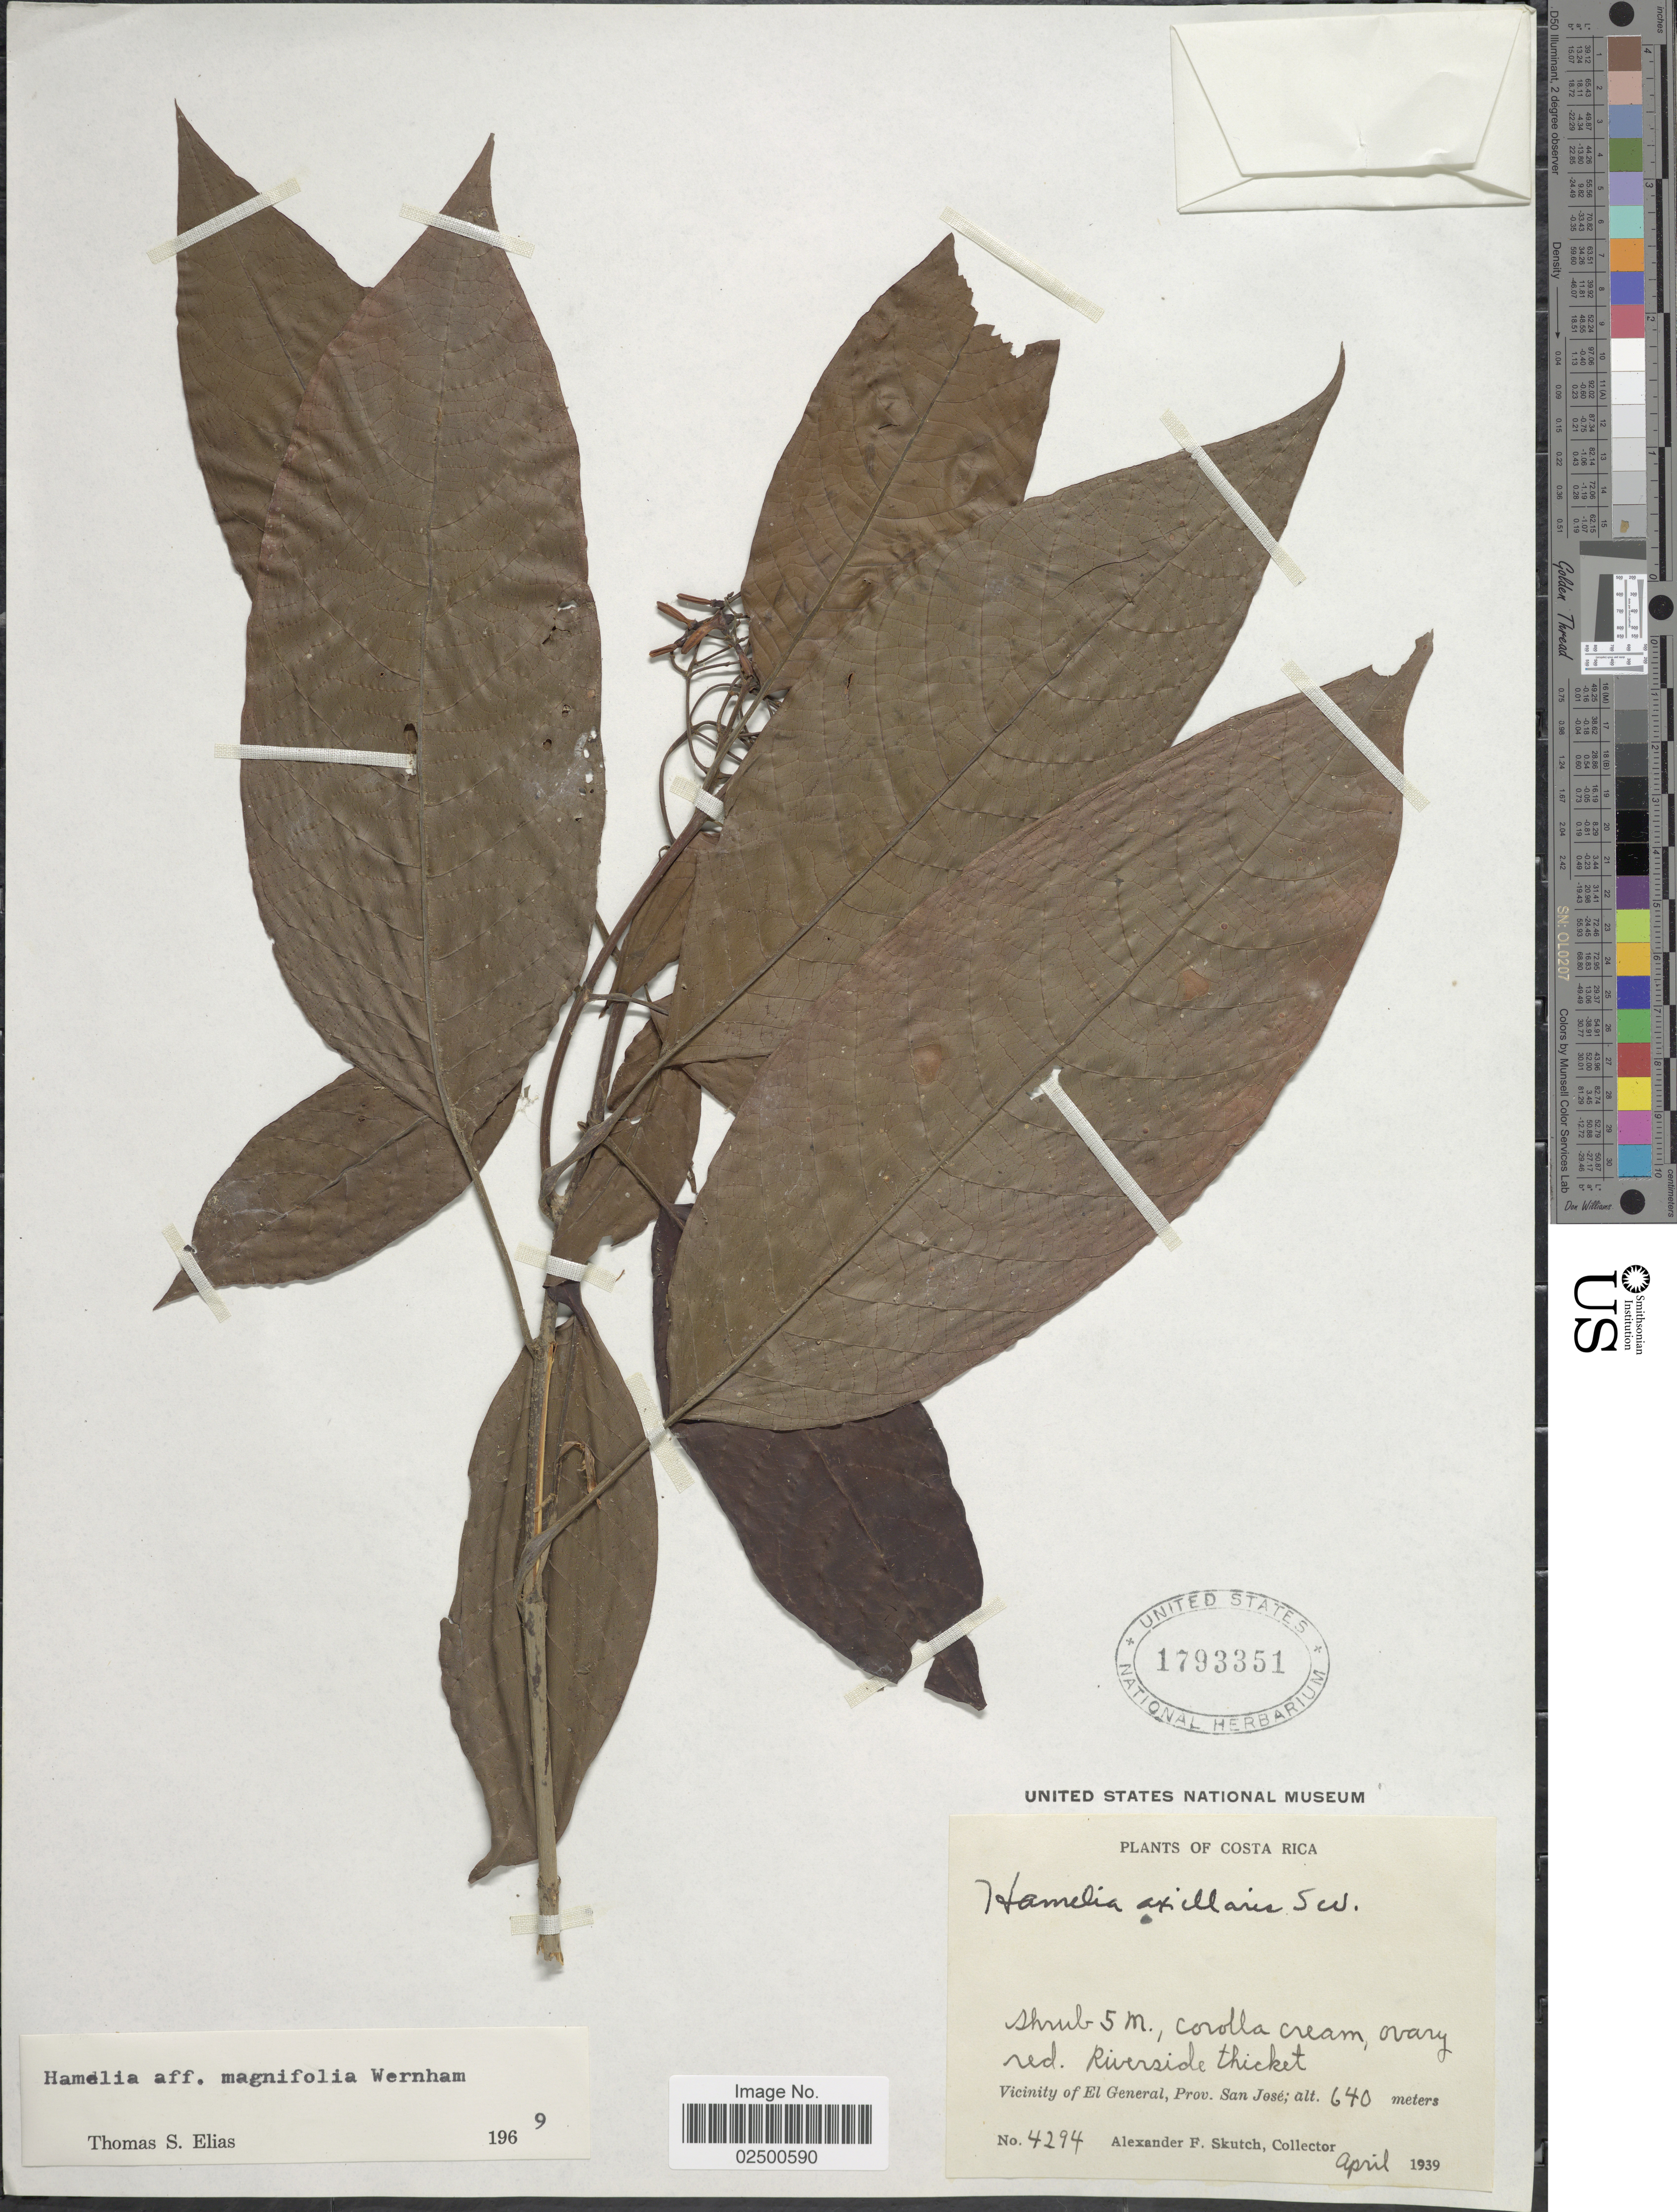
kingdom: Plantae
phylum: Tracheophyta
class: Magnoliopsida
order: Gentianales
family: Rubiaceae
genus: Hamelia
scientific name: Hamelia magnifolia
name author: Wernham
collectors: A. F. Skutch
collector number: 4294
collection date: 1939-04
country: Costa Rica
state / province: San José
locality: Riverside thicket. Vicinity of El General.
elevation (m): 640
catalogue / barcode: US 1793351